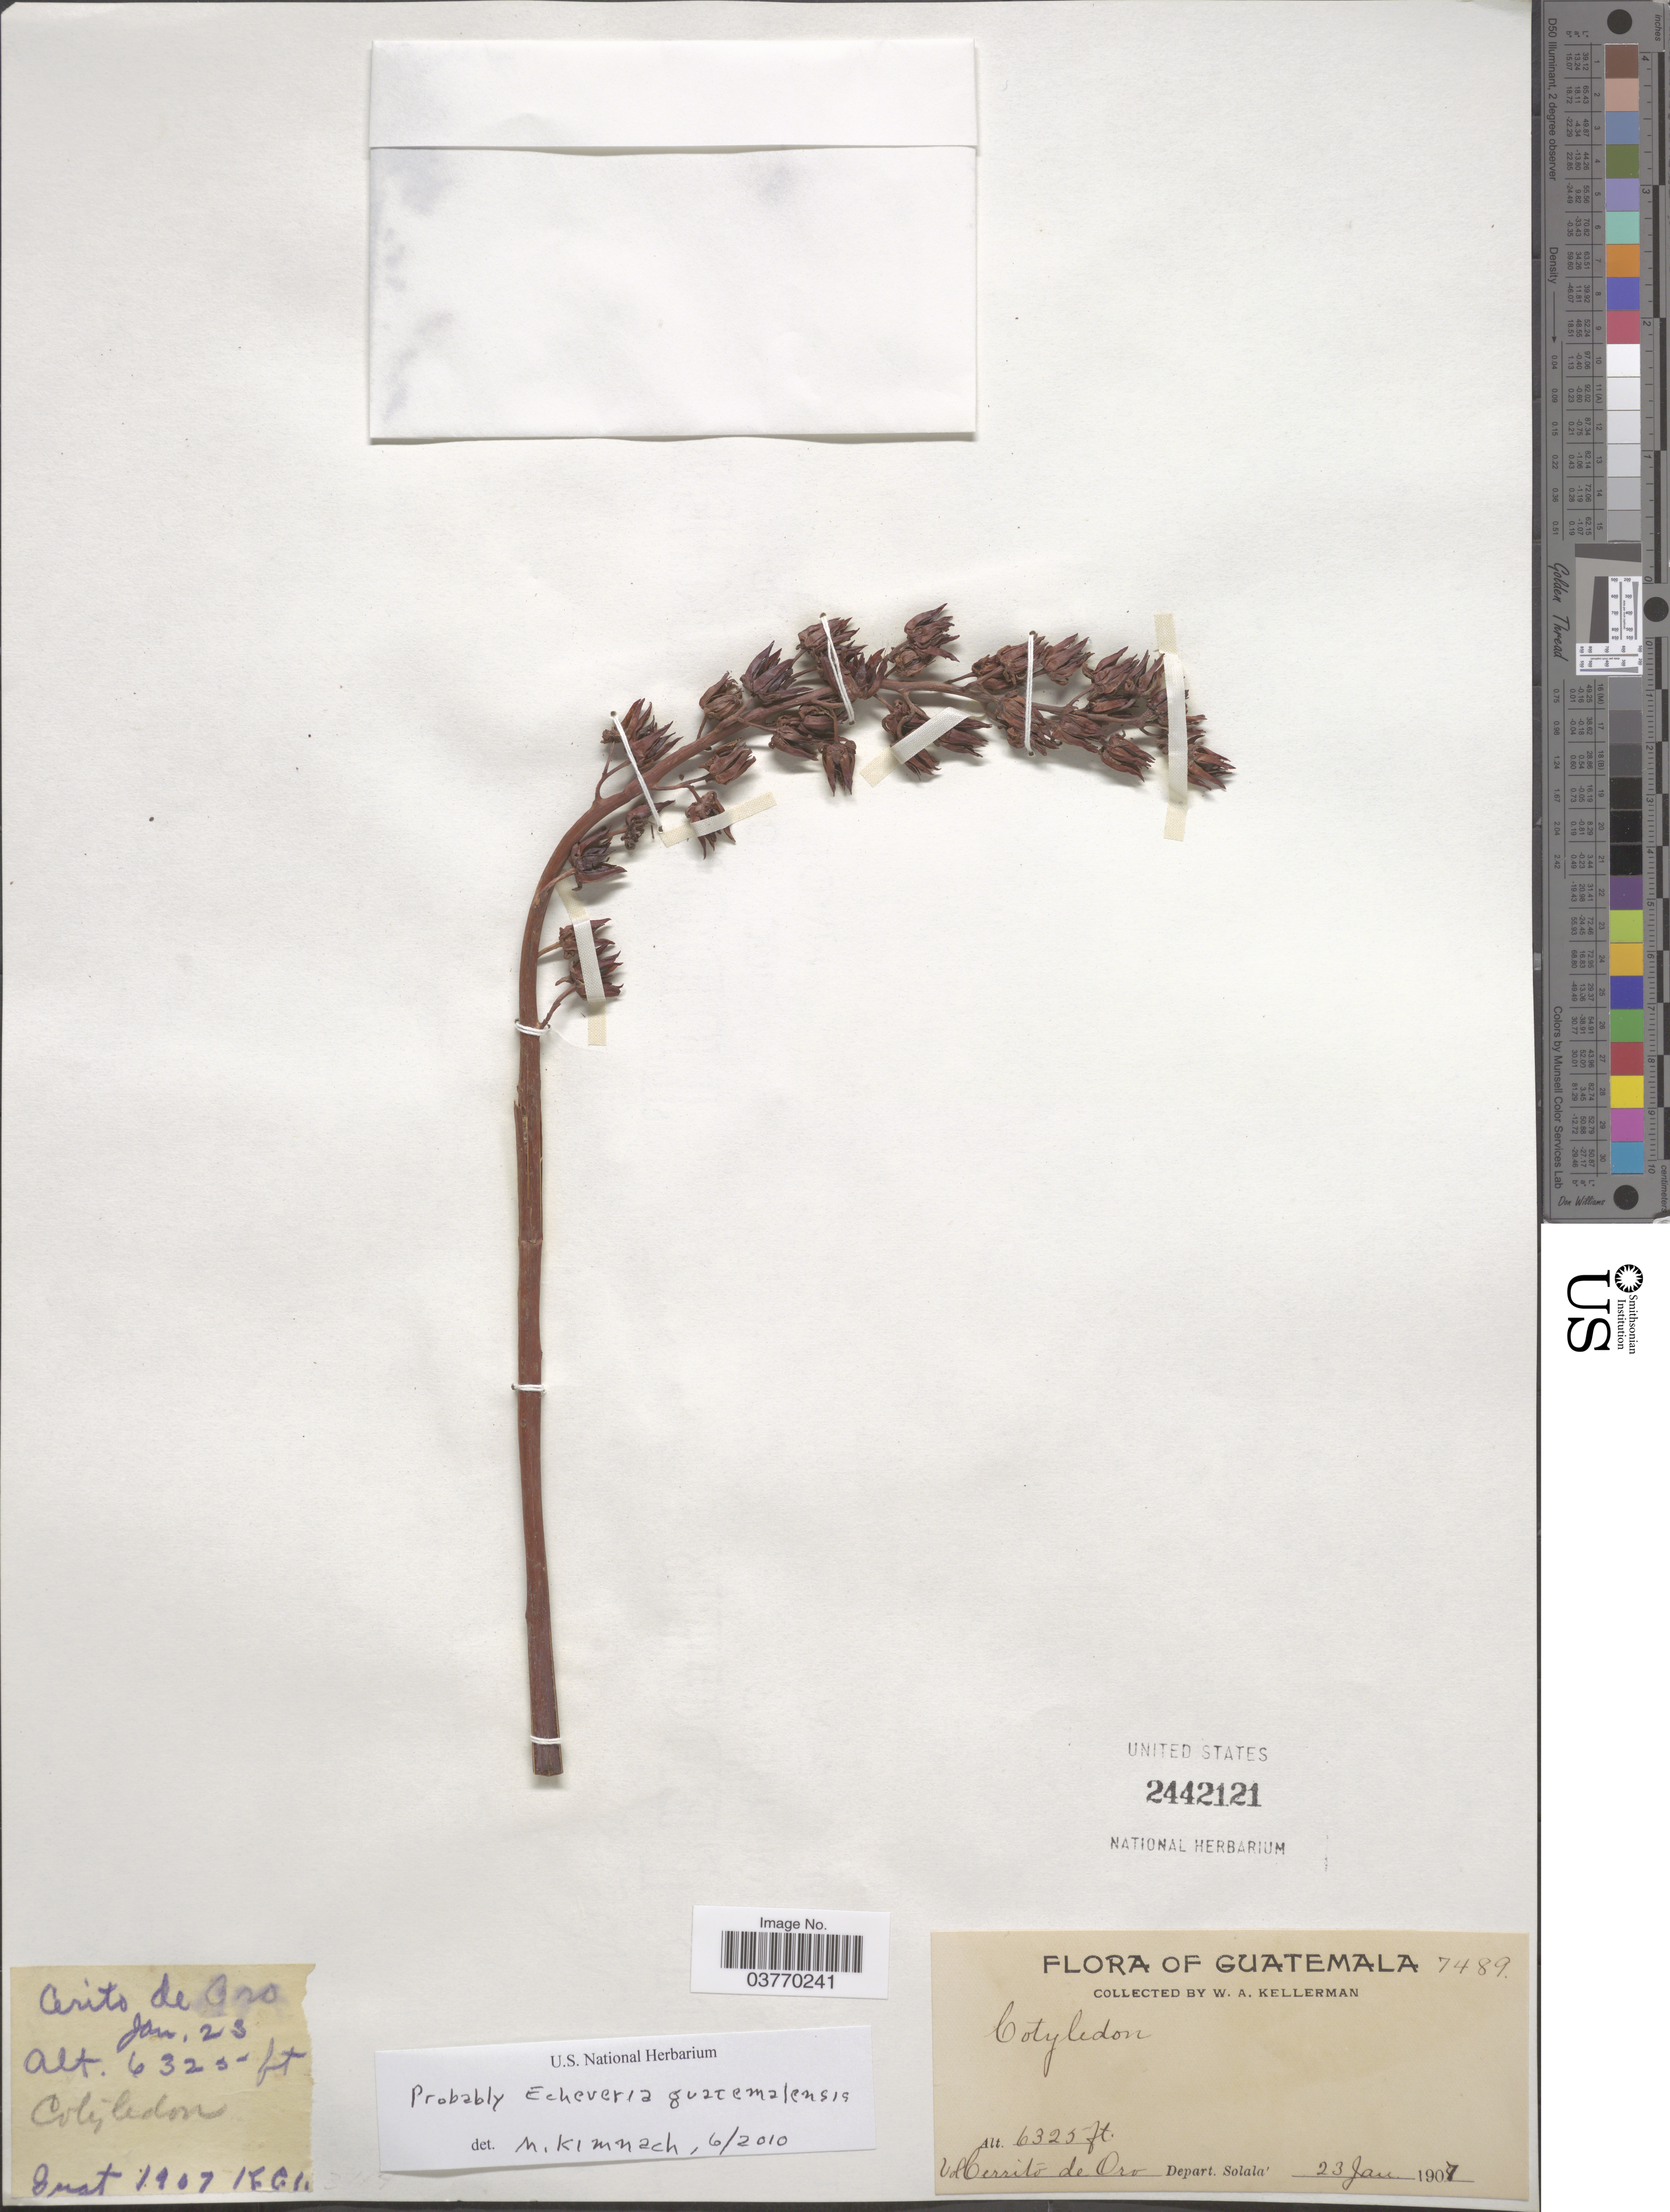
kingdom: Plantae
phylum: Tracheophyta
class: Magnoliopsida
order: Saxifragales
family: Crassulaceae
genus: Echeveria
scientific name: Echeveria guatemalensis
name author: Rose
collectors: W. Kellerman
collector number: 7489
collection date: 1907-01-23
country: Guatemala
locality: Vol. Cerrito de Oro. Depart. Solala'.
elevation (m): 1928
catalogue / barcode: US 2442121